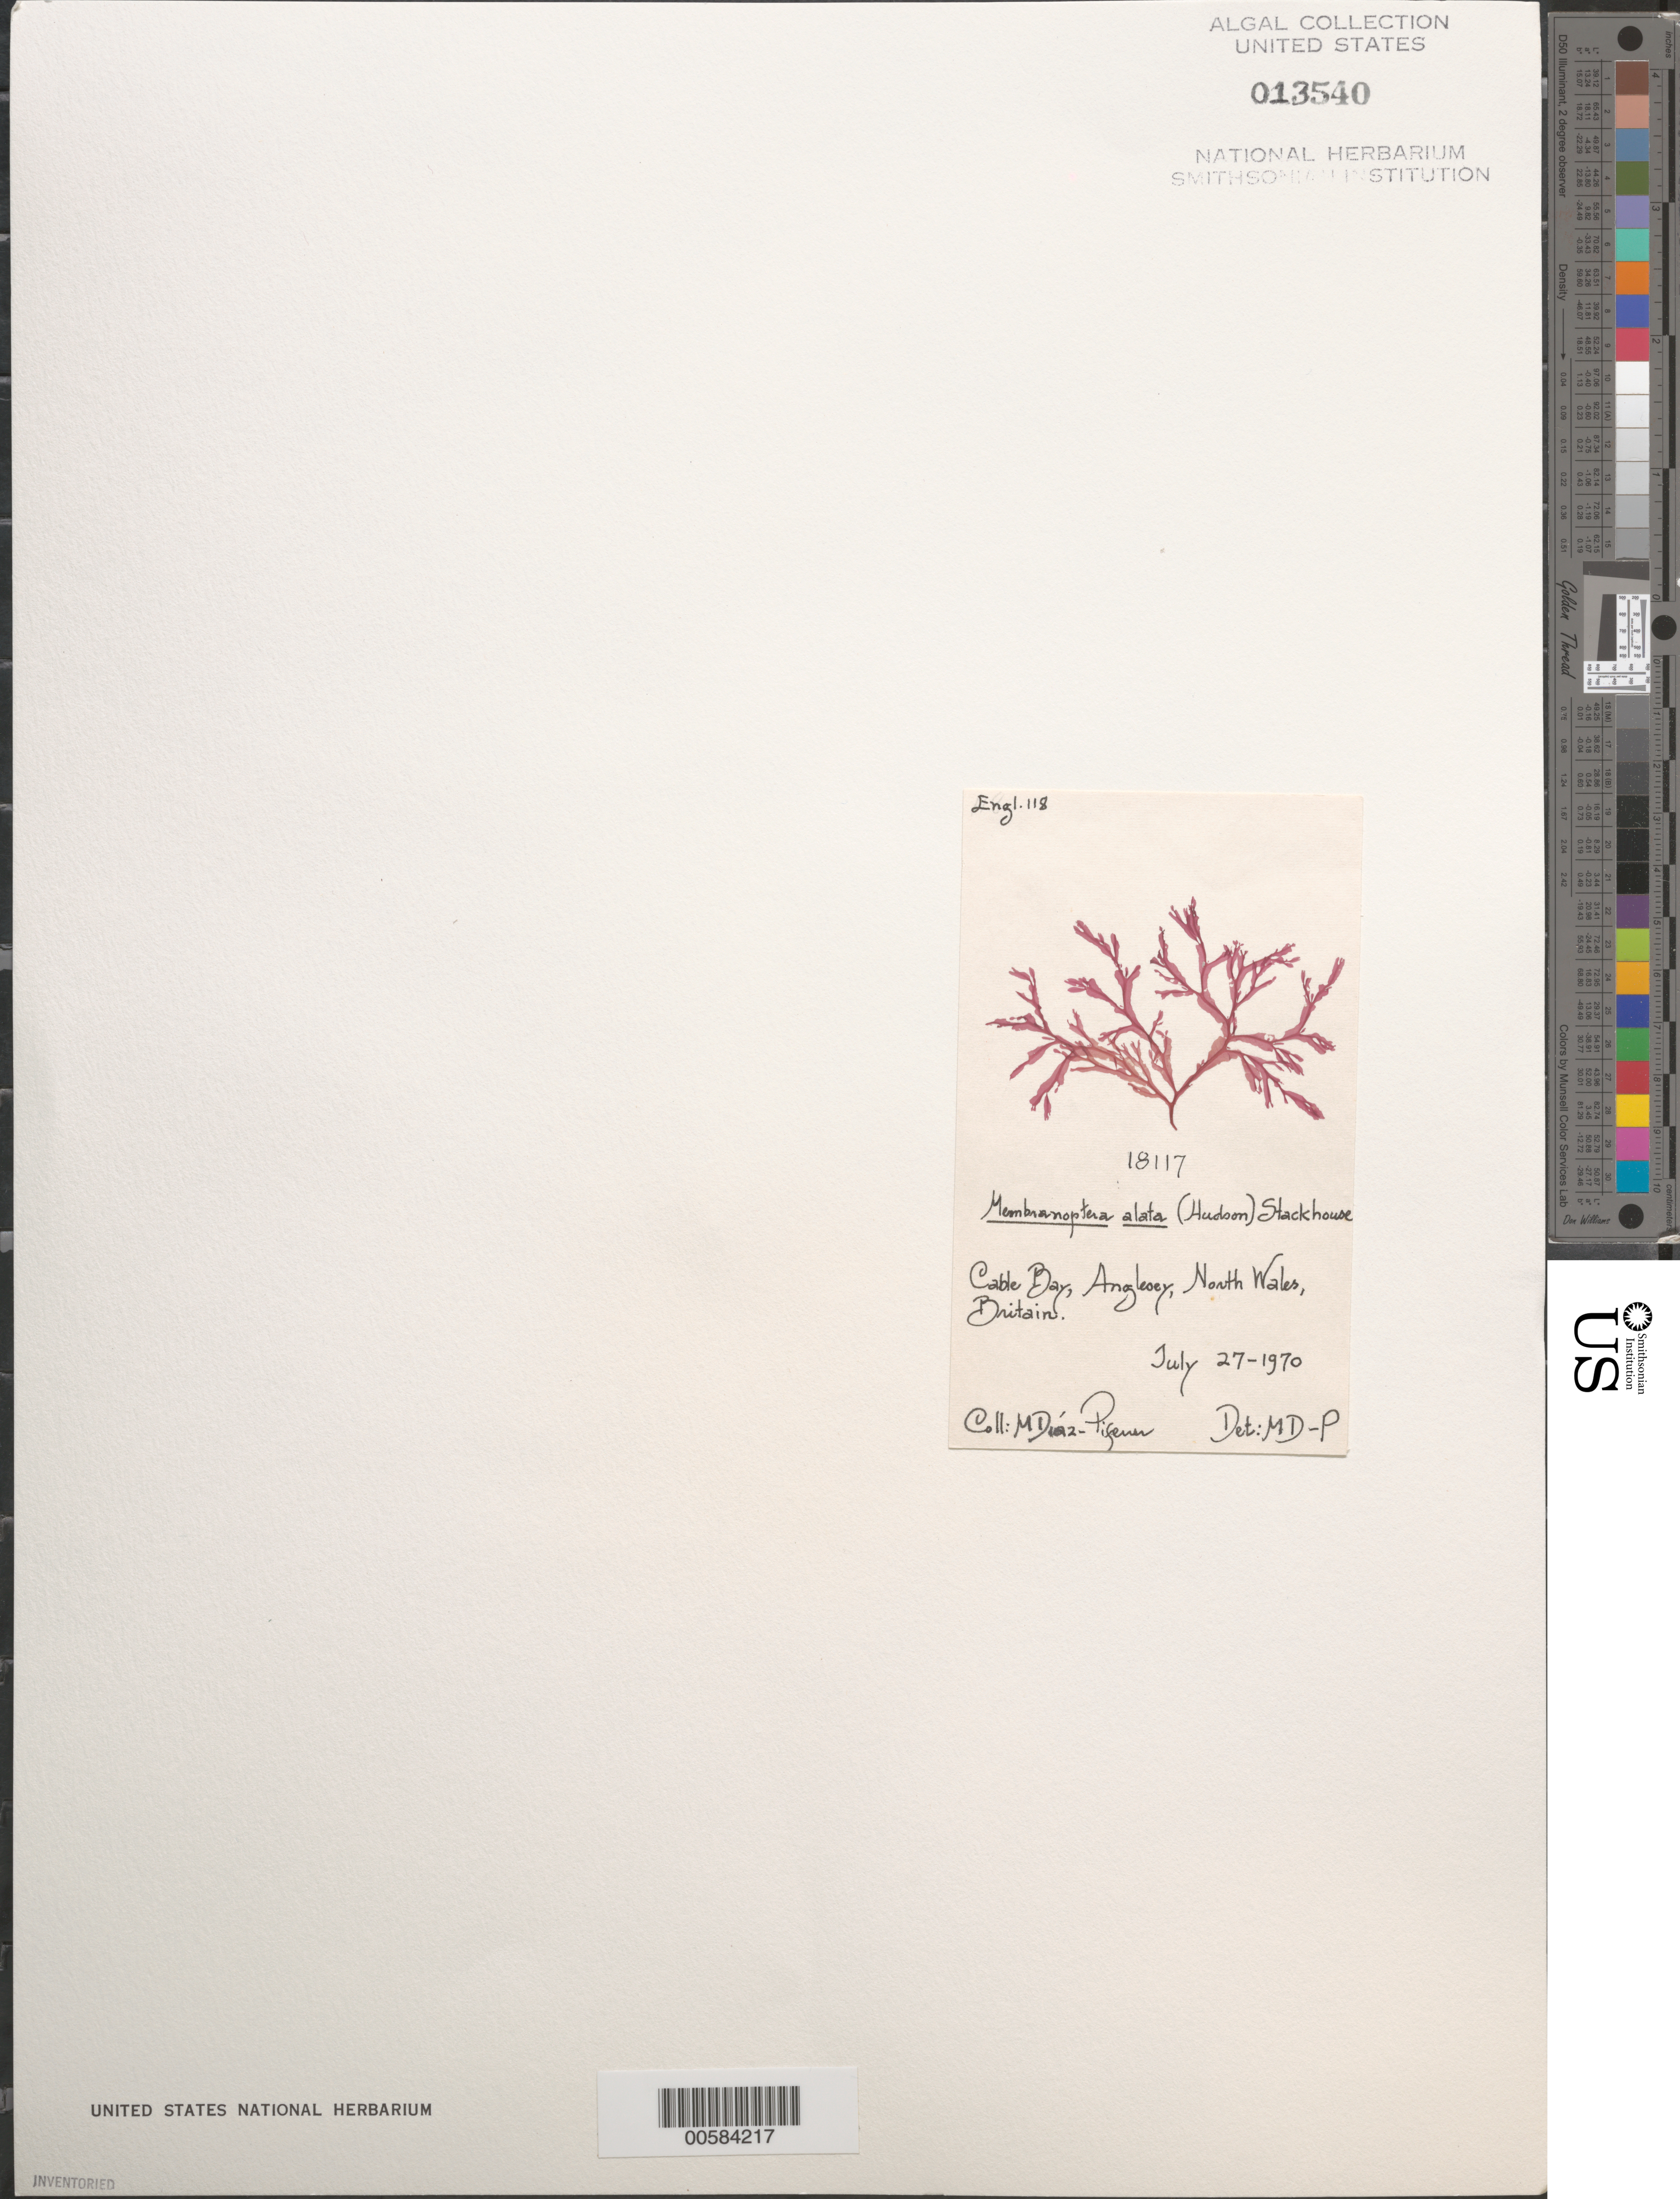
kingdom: Plantae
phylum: Rhodophyta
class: Florideophyceae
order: Ceramiales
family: Delesseriaceae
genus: Membranoptera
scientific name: Membranoptera alata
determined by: Diaz-Piferrer, M.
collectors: M. Diaz-Piferrer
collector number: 18117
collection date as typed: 27 Jul 1970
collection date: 1970-07-27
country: United Kingdom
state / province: Wales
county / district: Gwynedd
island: Anglesey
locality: Cable Bay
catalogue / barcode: US 13540